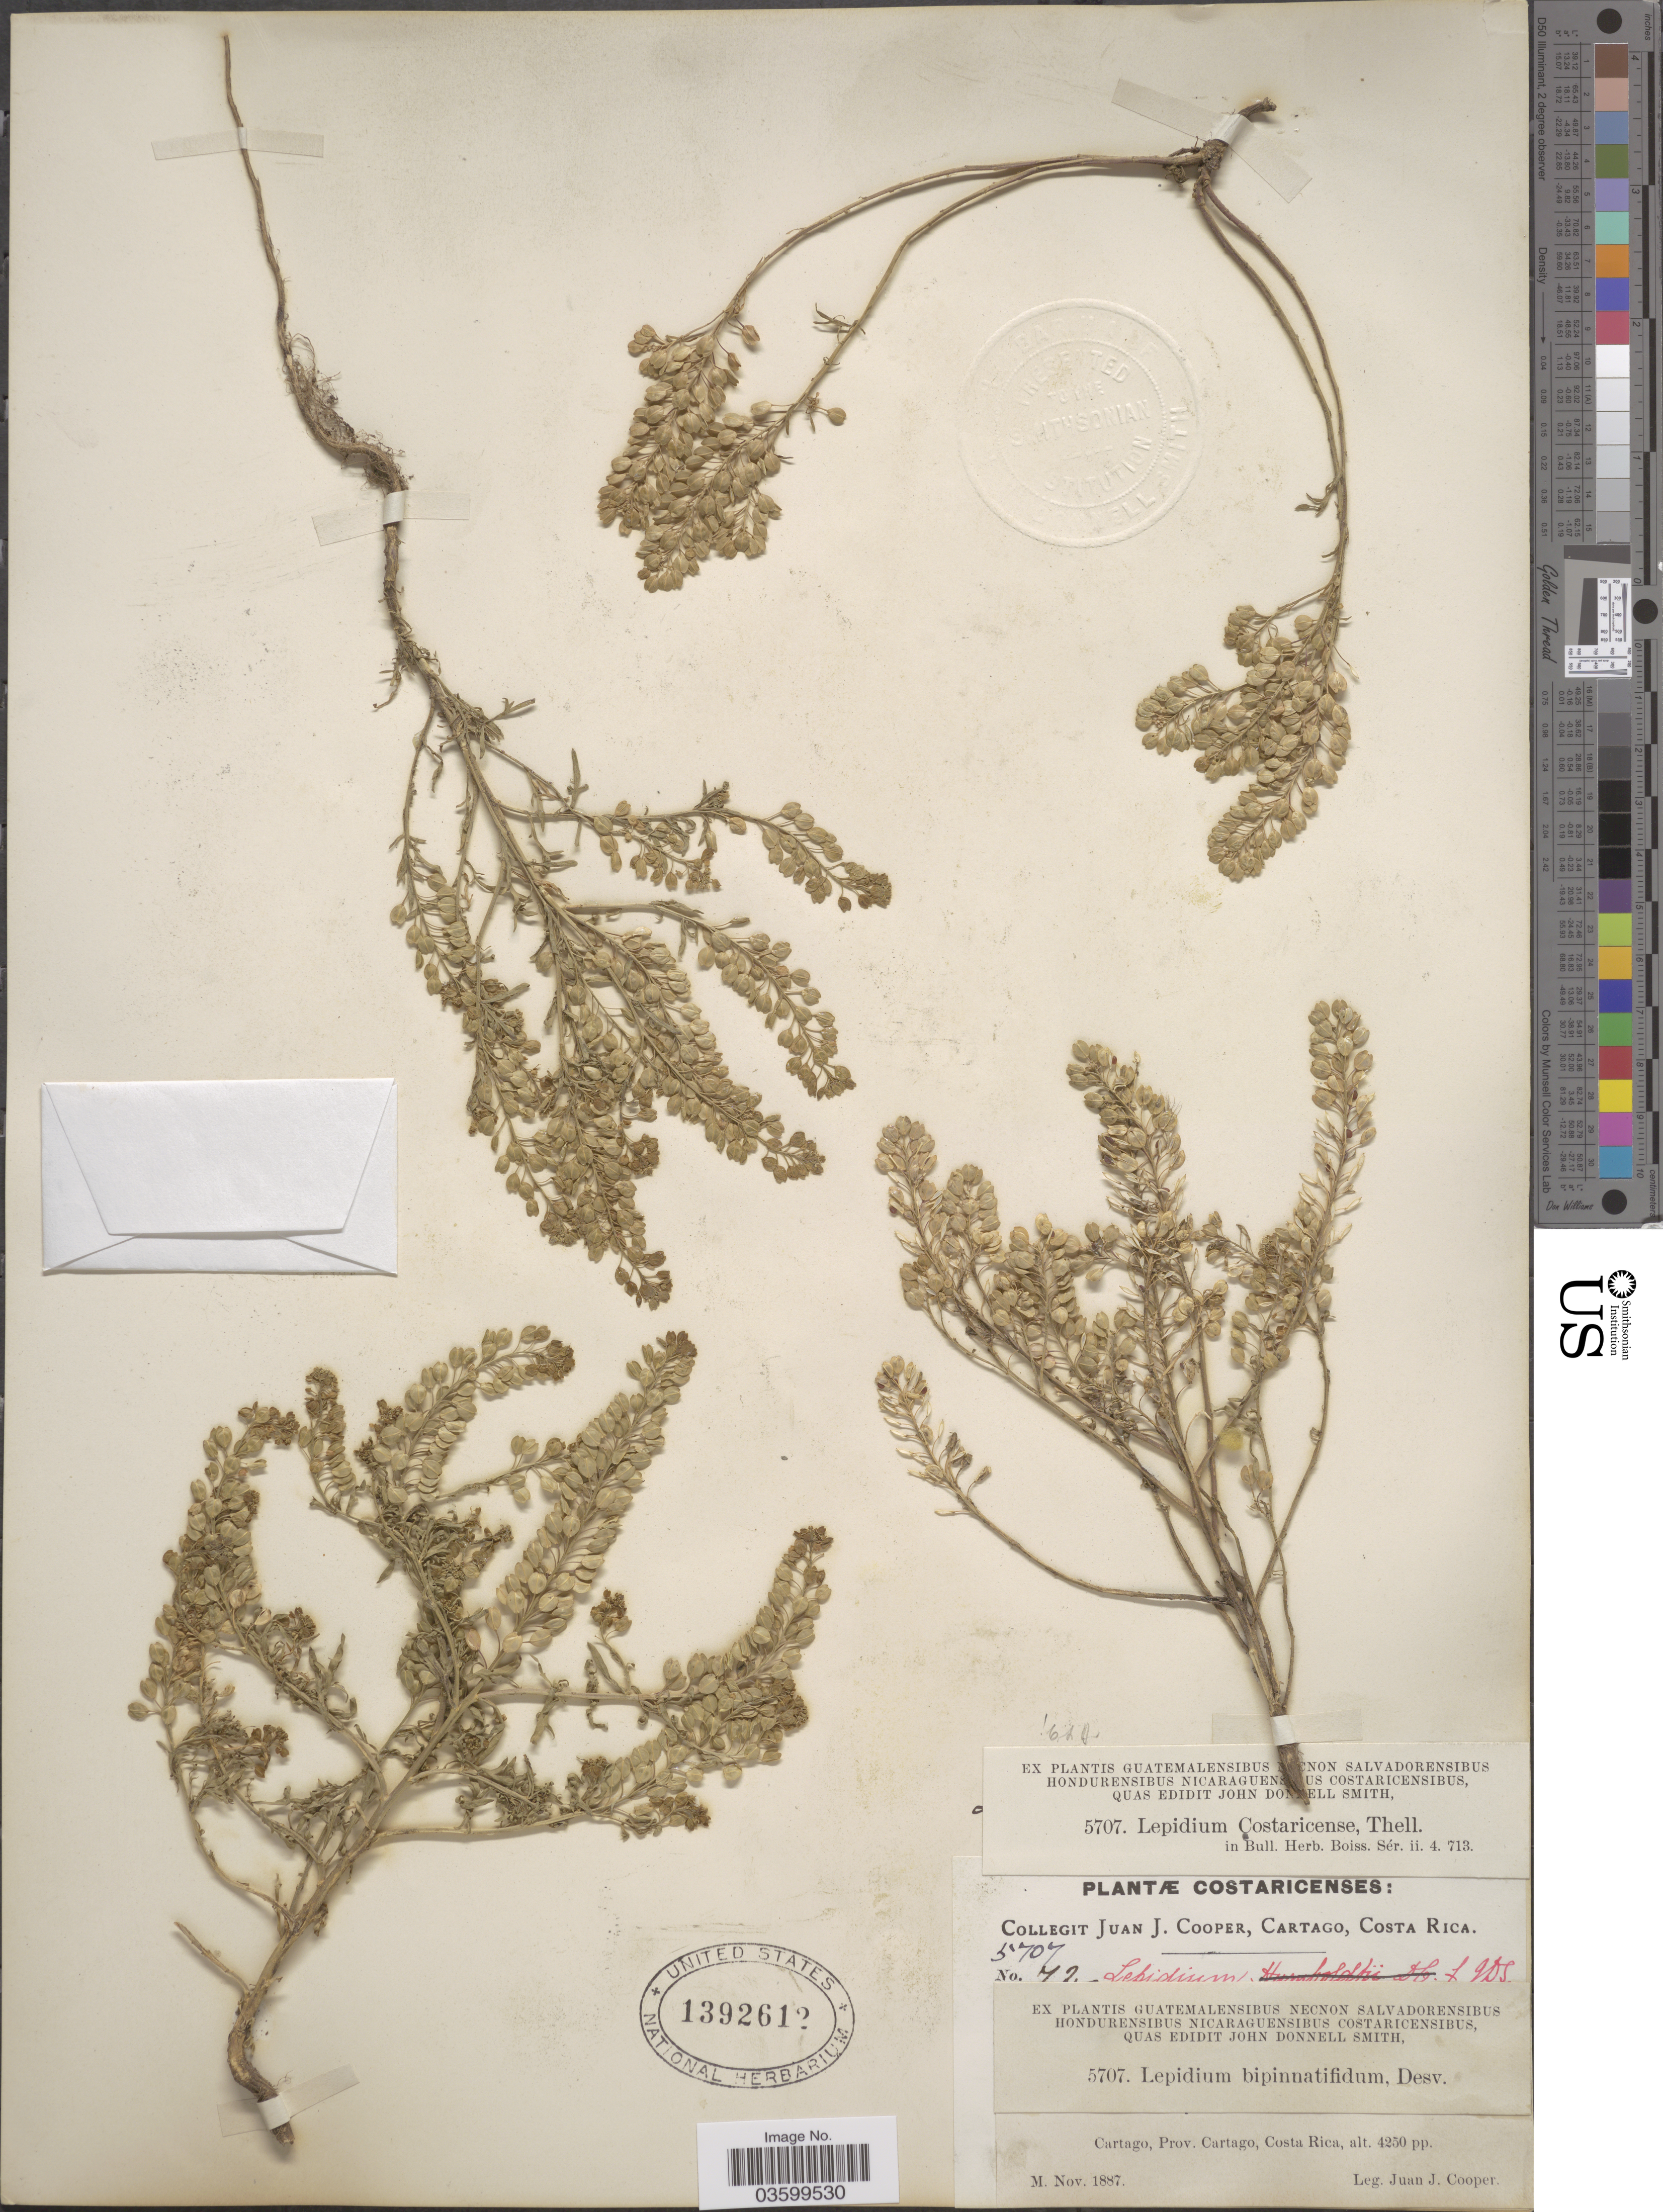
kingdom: Plantae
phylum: Tracheophyta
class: Magnoliopsida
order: Brassicales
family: Brassicaceae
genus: Lepidium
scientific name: Lepidium costaricense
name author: Thell.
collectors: J. J. Cooper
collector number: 5707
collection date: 1887-11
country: Costa Rica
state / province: Cartago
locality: Cartago.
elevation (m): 1295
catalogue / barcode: US 1392612